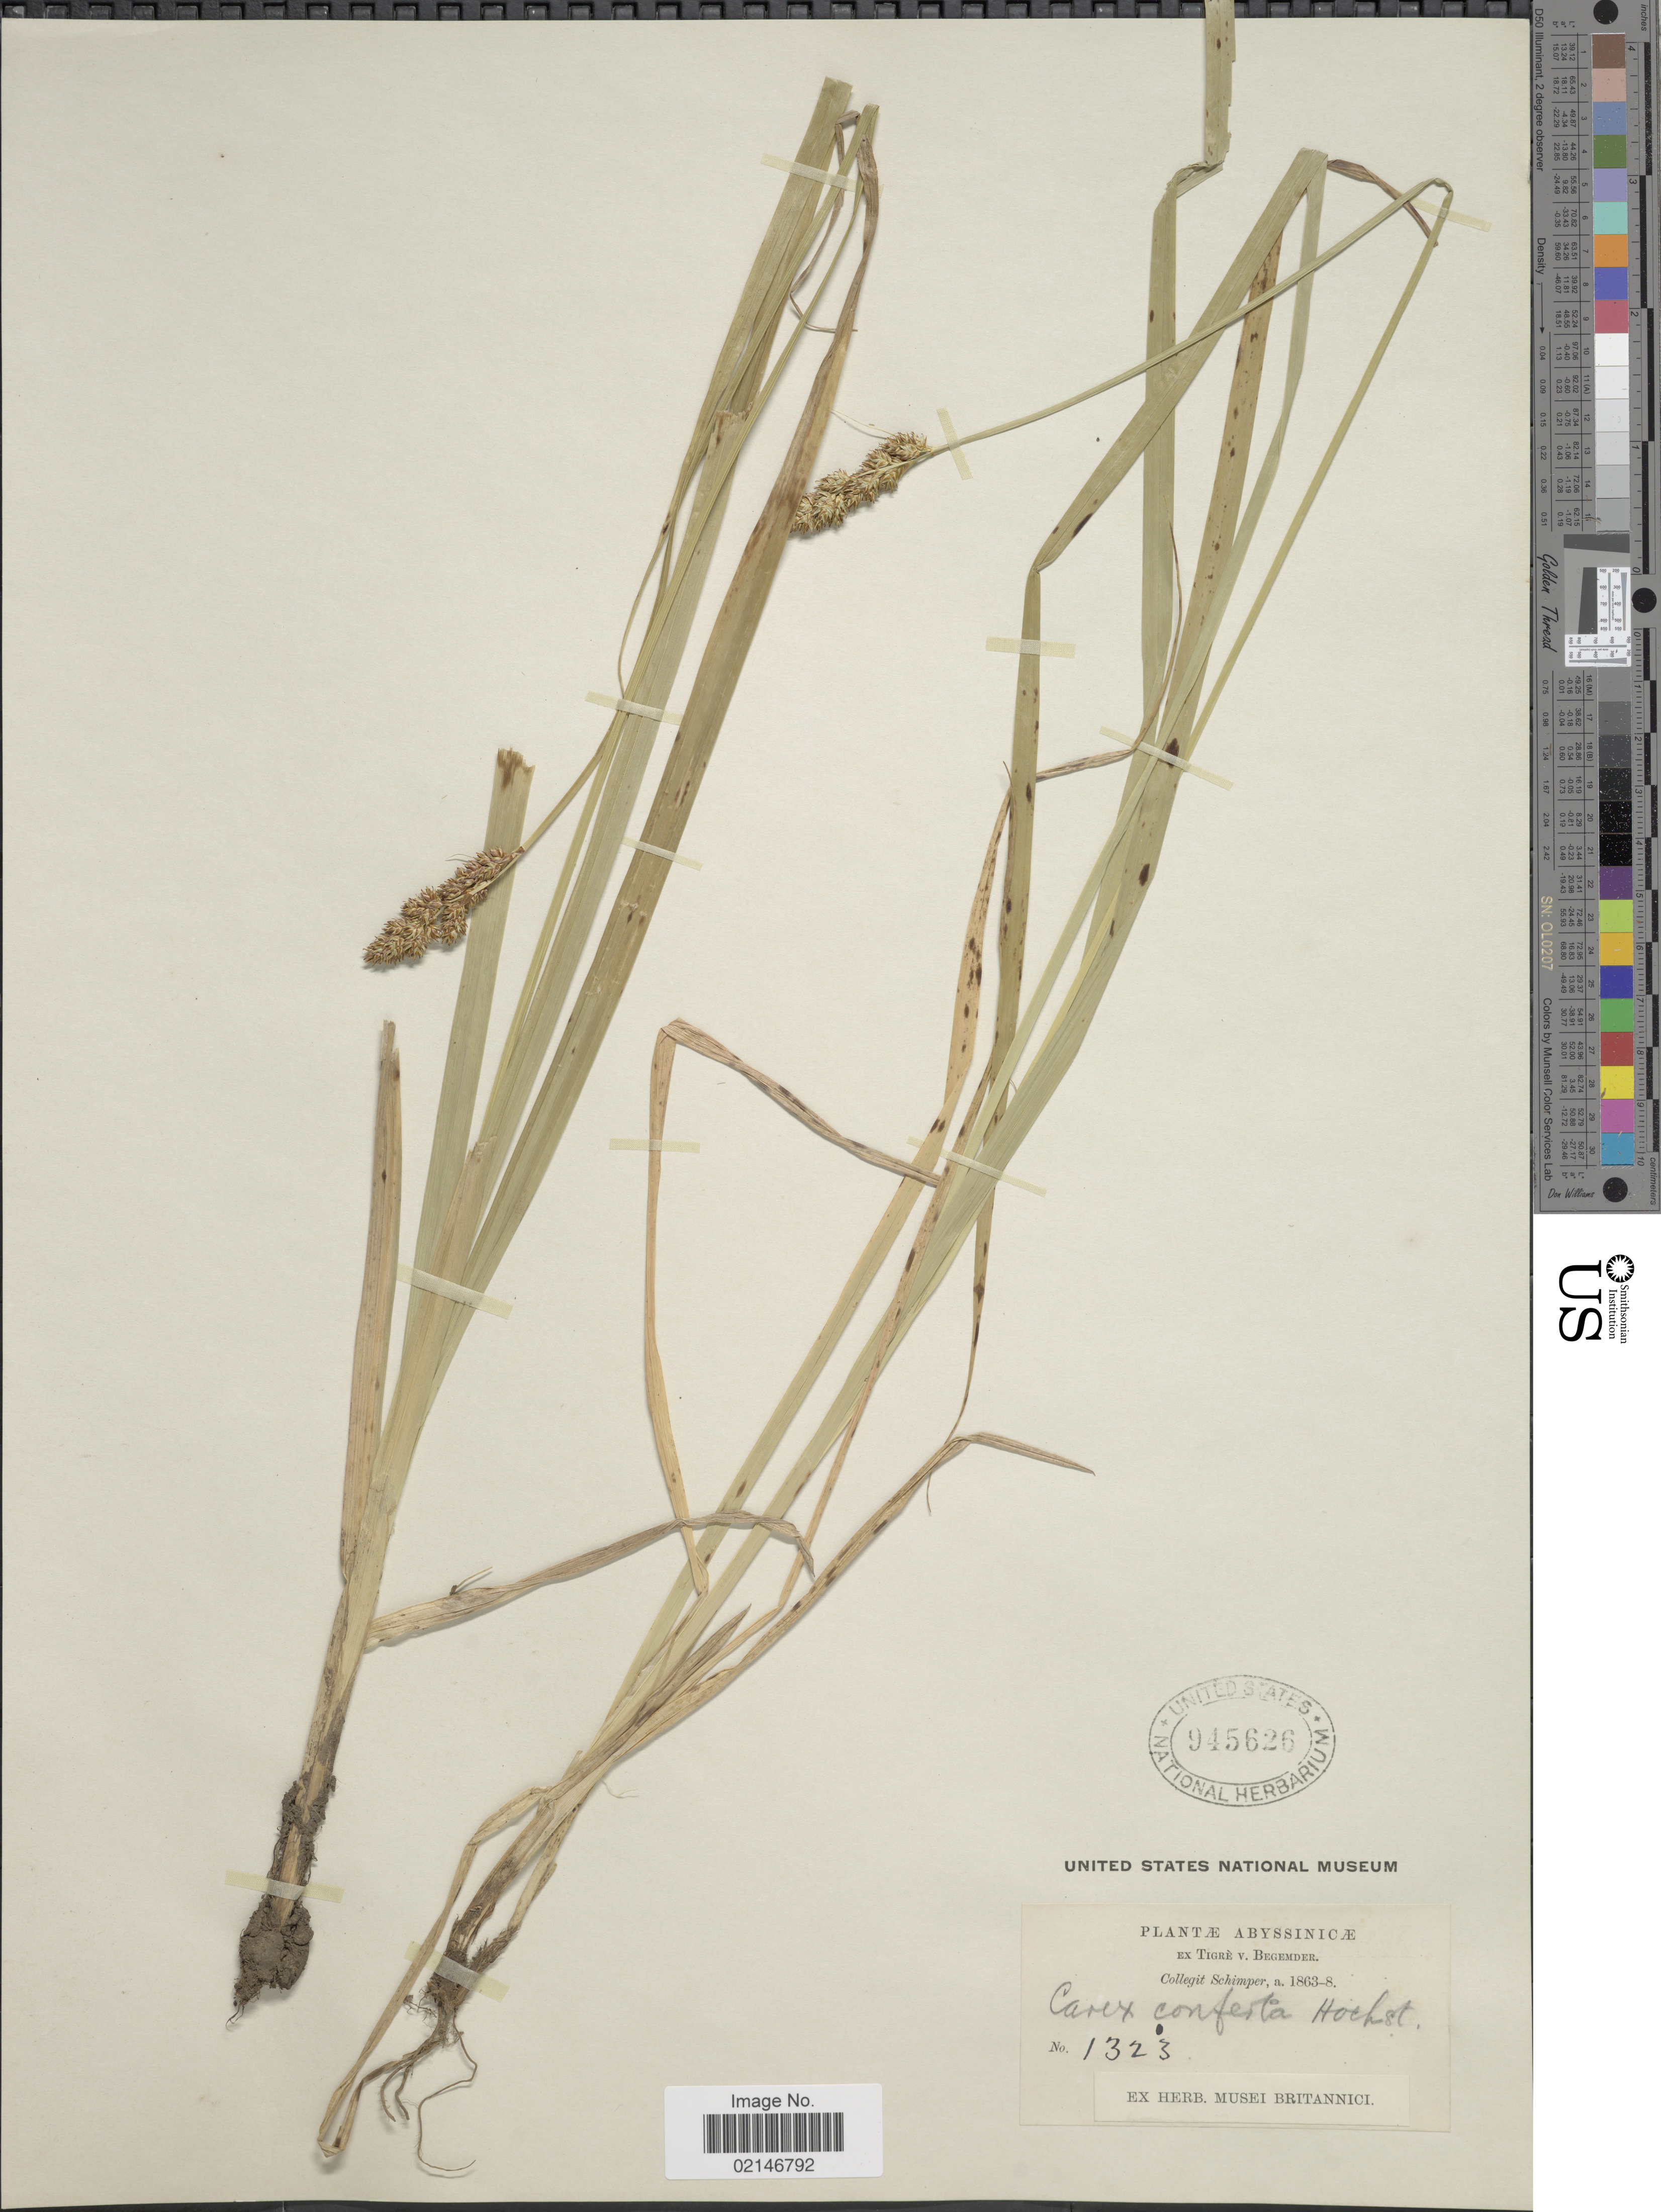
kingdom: Plantae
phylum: Tracheophyta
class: Liliopsida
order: Poales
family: Cyperaceae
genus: Carex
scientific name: Carex conferta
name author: Hochst. ex A. Rich.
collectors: -. Schimper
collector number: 1323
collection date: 1863/1868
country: Eritrea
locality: Abyssinicaae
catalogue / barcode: US 945626